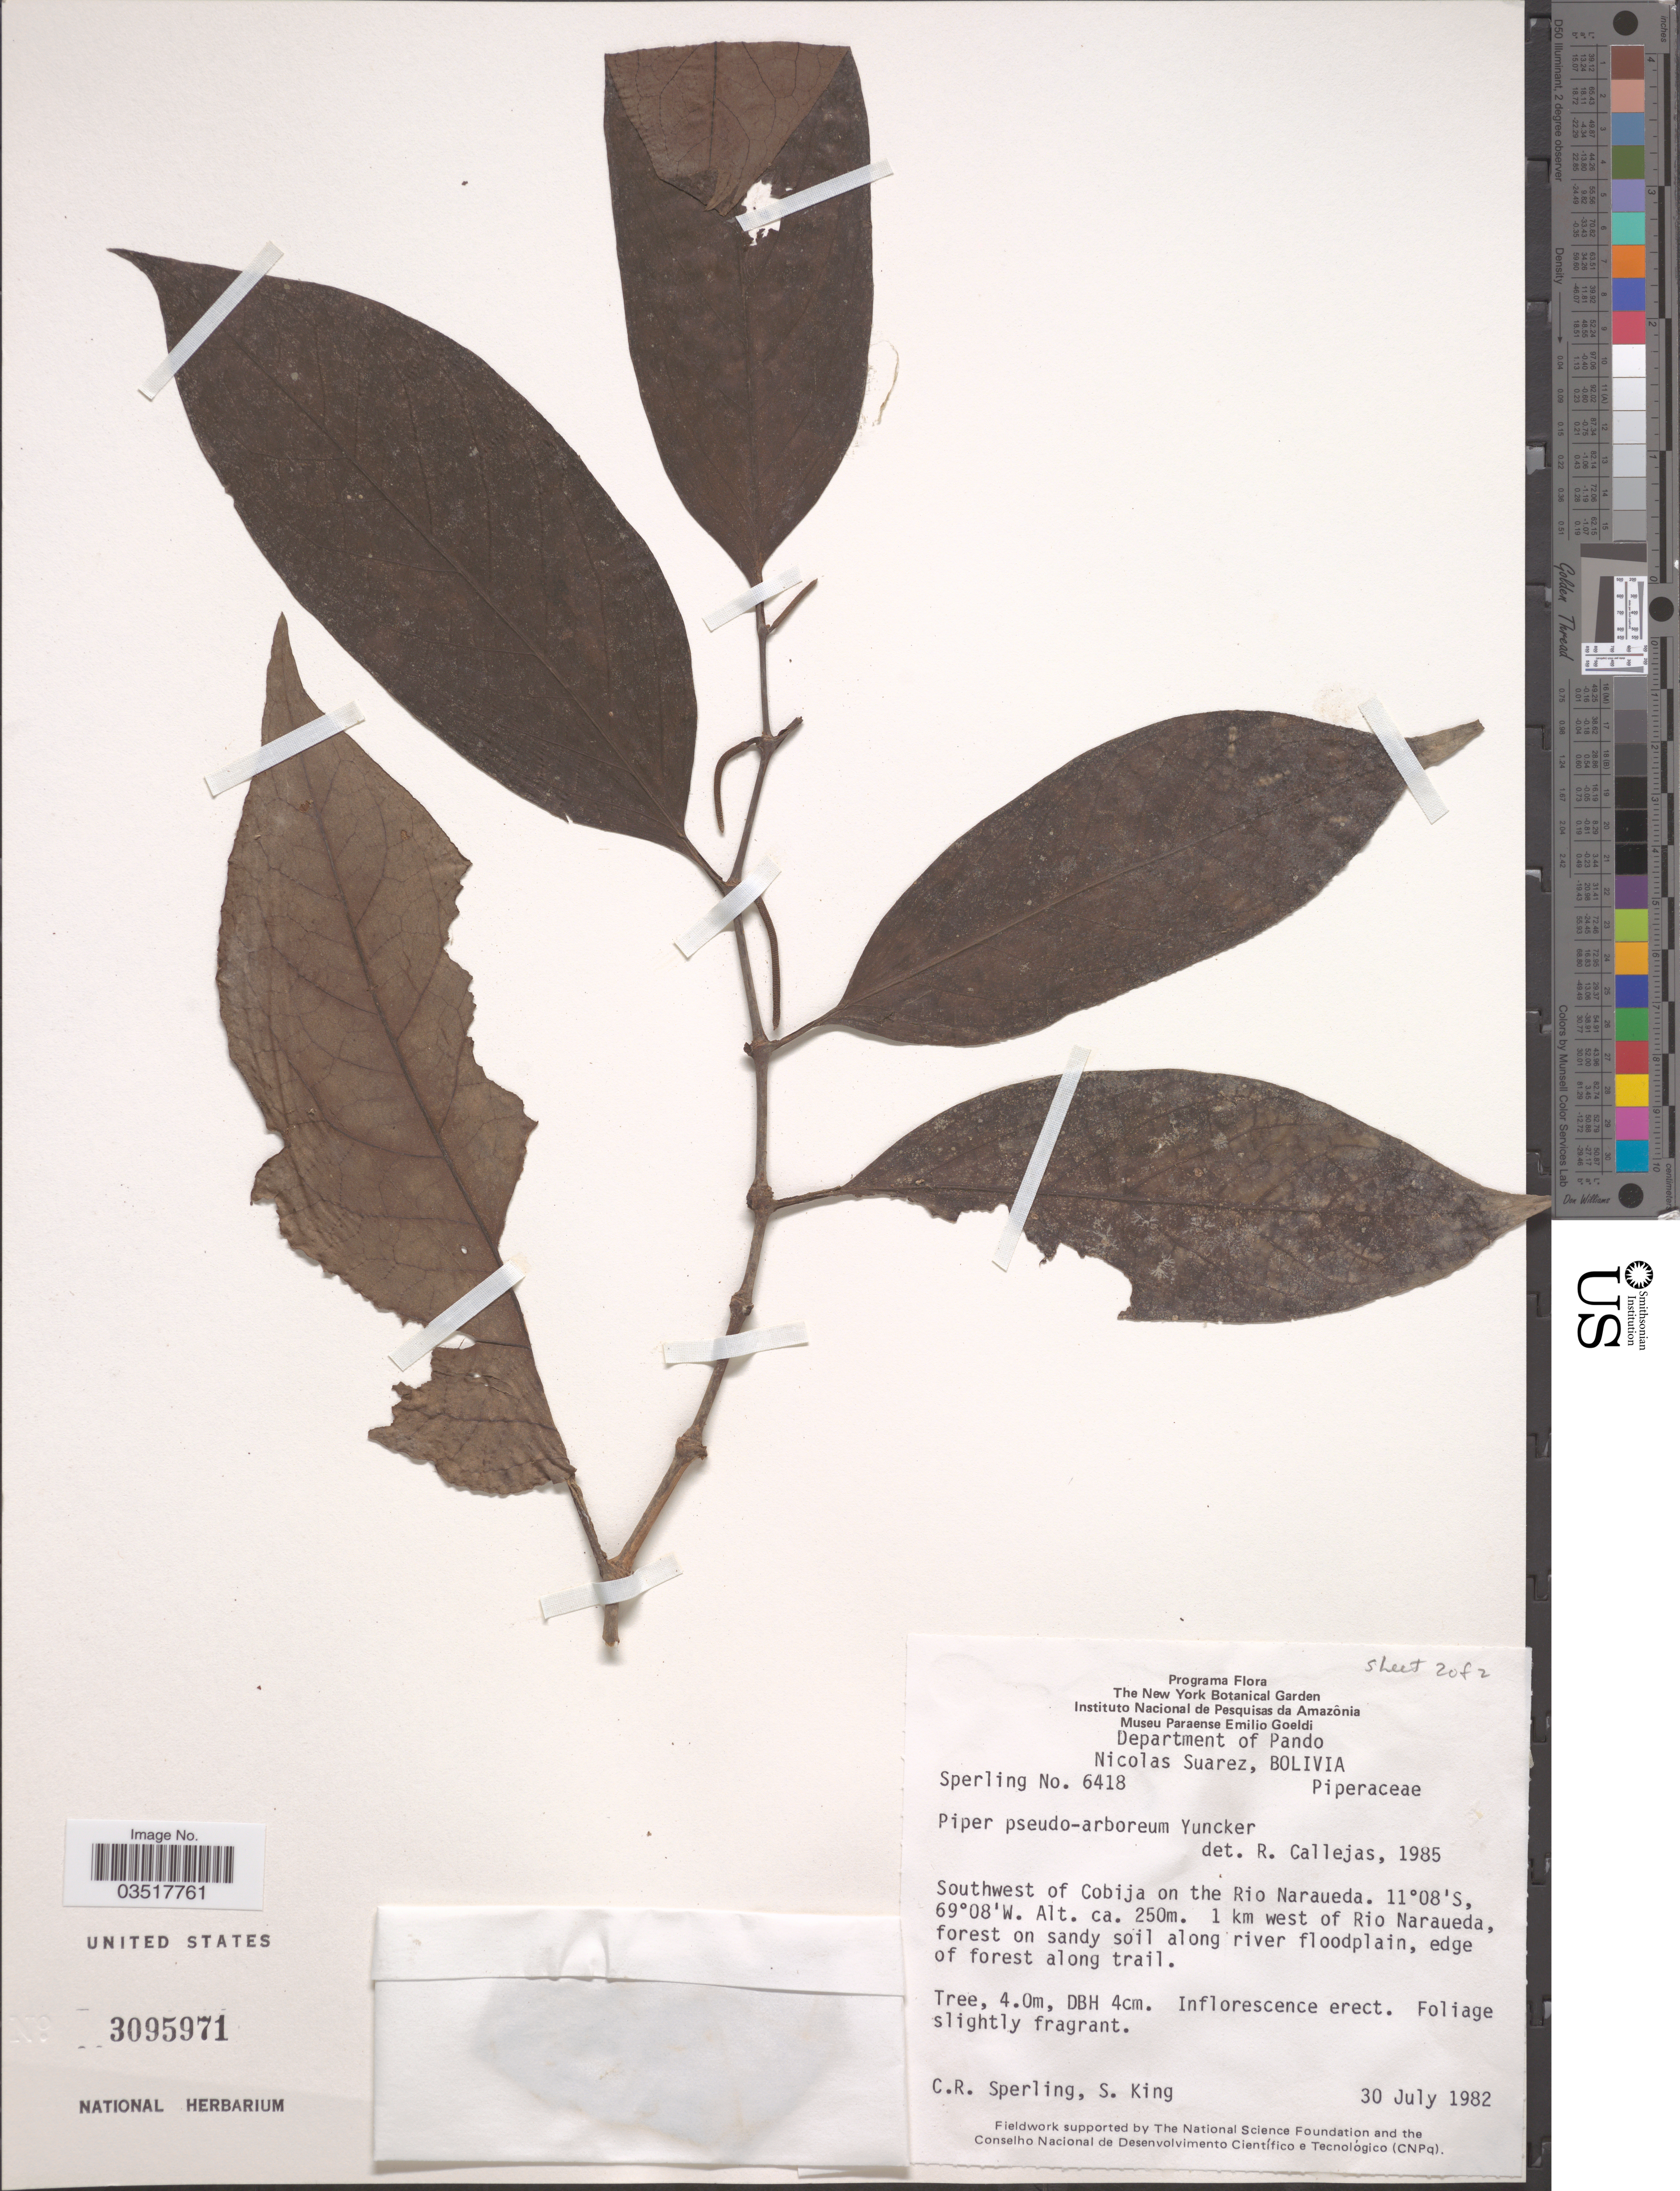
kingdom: Plantae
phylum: Tracheophyta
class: Magnoliopsida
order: Piperales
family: Piperaceae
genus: Piper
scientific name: Piper pseudoarboreum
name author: Yunck.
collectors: C. R. Sperling & S. King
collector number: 6418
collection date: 1982-07-30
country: Bolivia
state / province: Pando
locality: Department of Pando, Nicolas Suarez. Southwest of Cobija on the Rio Naraueda. 1 km west of Rio Naraueda, forest on sandy soil along river floodplain, edge of forest along trail.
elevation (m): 250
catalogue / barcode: US 3095971